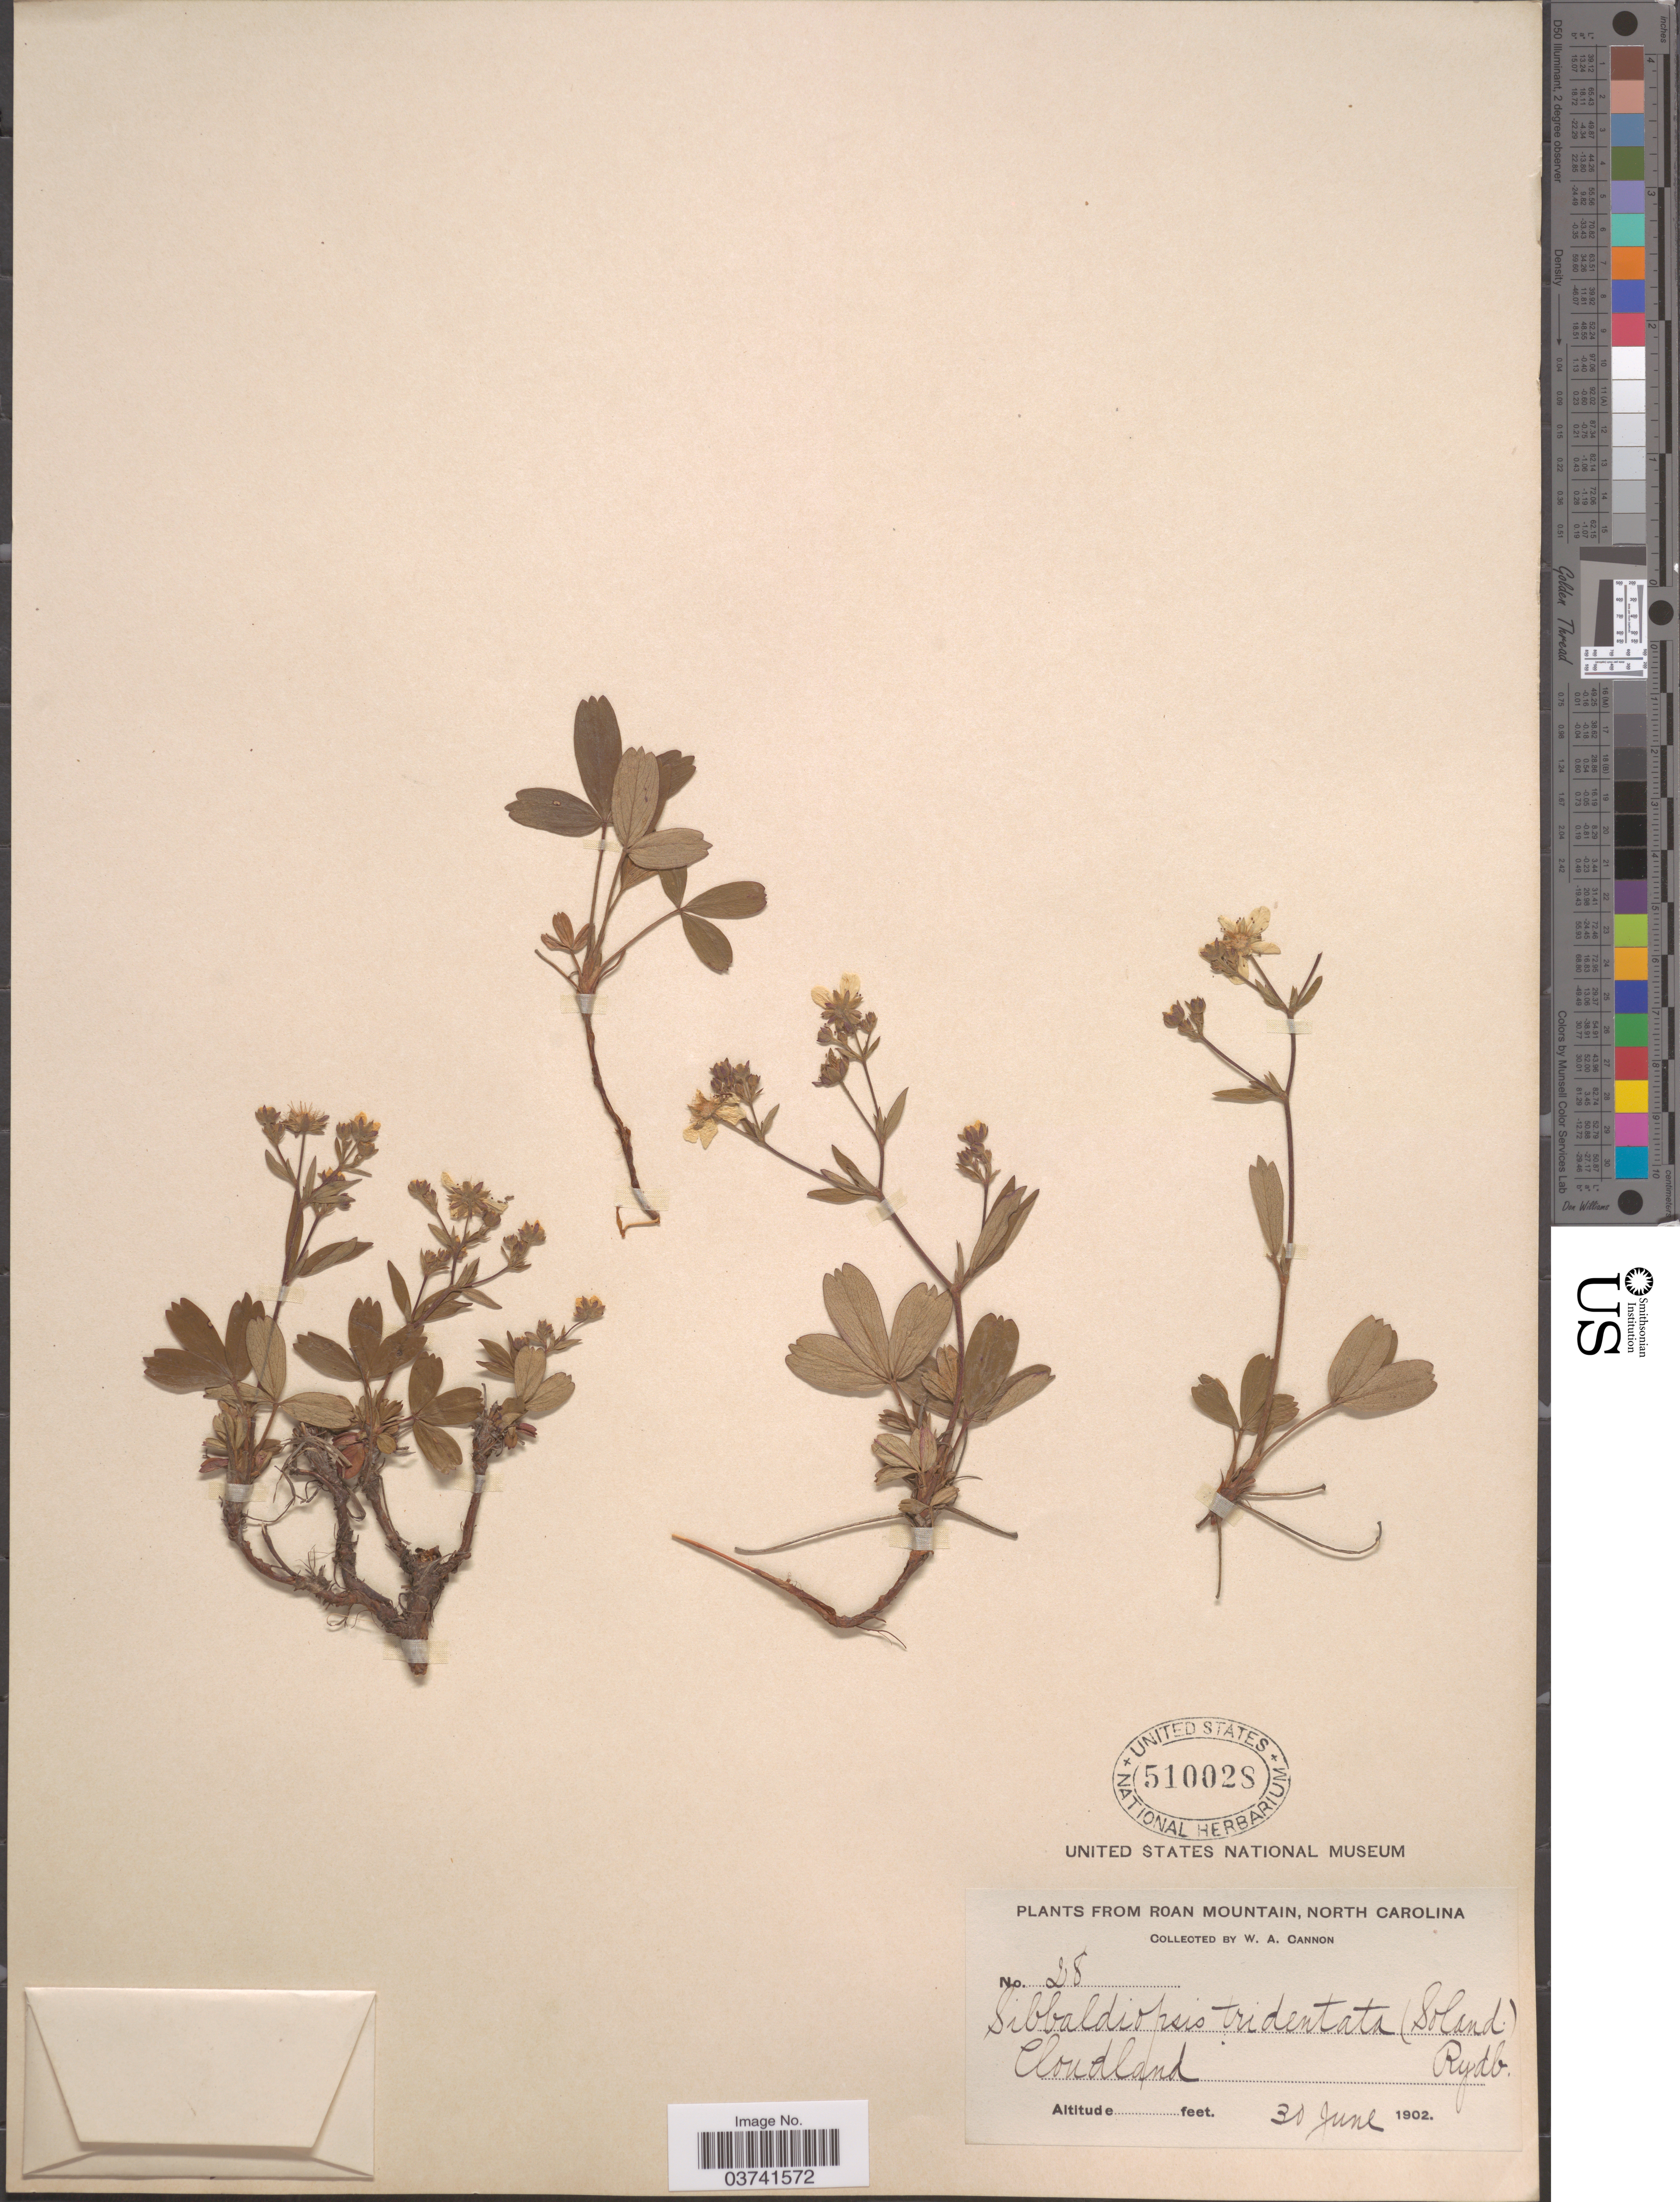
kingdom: Plantae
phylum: Tracheophyta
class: Magnoliopsida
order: Rosales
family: Rosaceae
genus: Potentilla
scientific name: Potentilla tridentata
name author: Aiton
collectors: W. Cannon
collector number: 28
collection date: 1902-06-30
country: United States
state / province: North Carolina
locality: Roan Mountain. Cloudland.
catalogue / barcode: US 510028